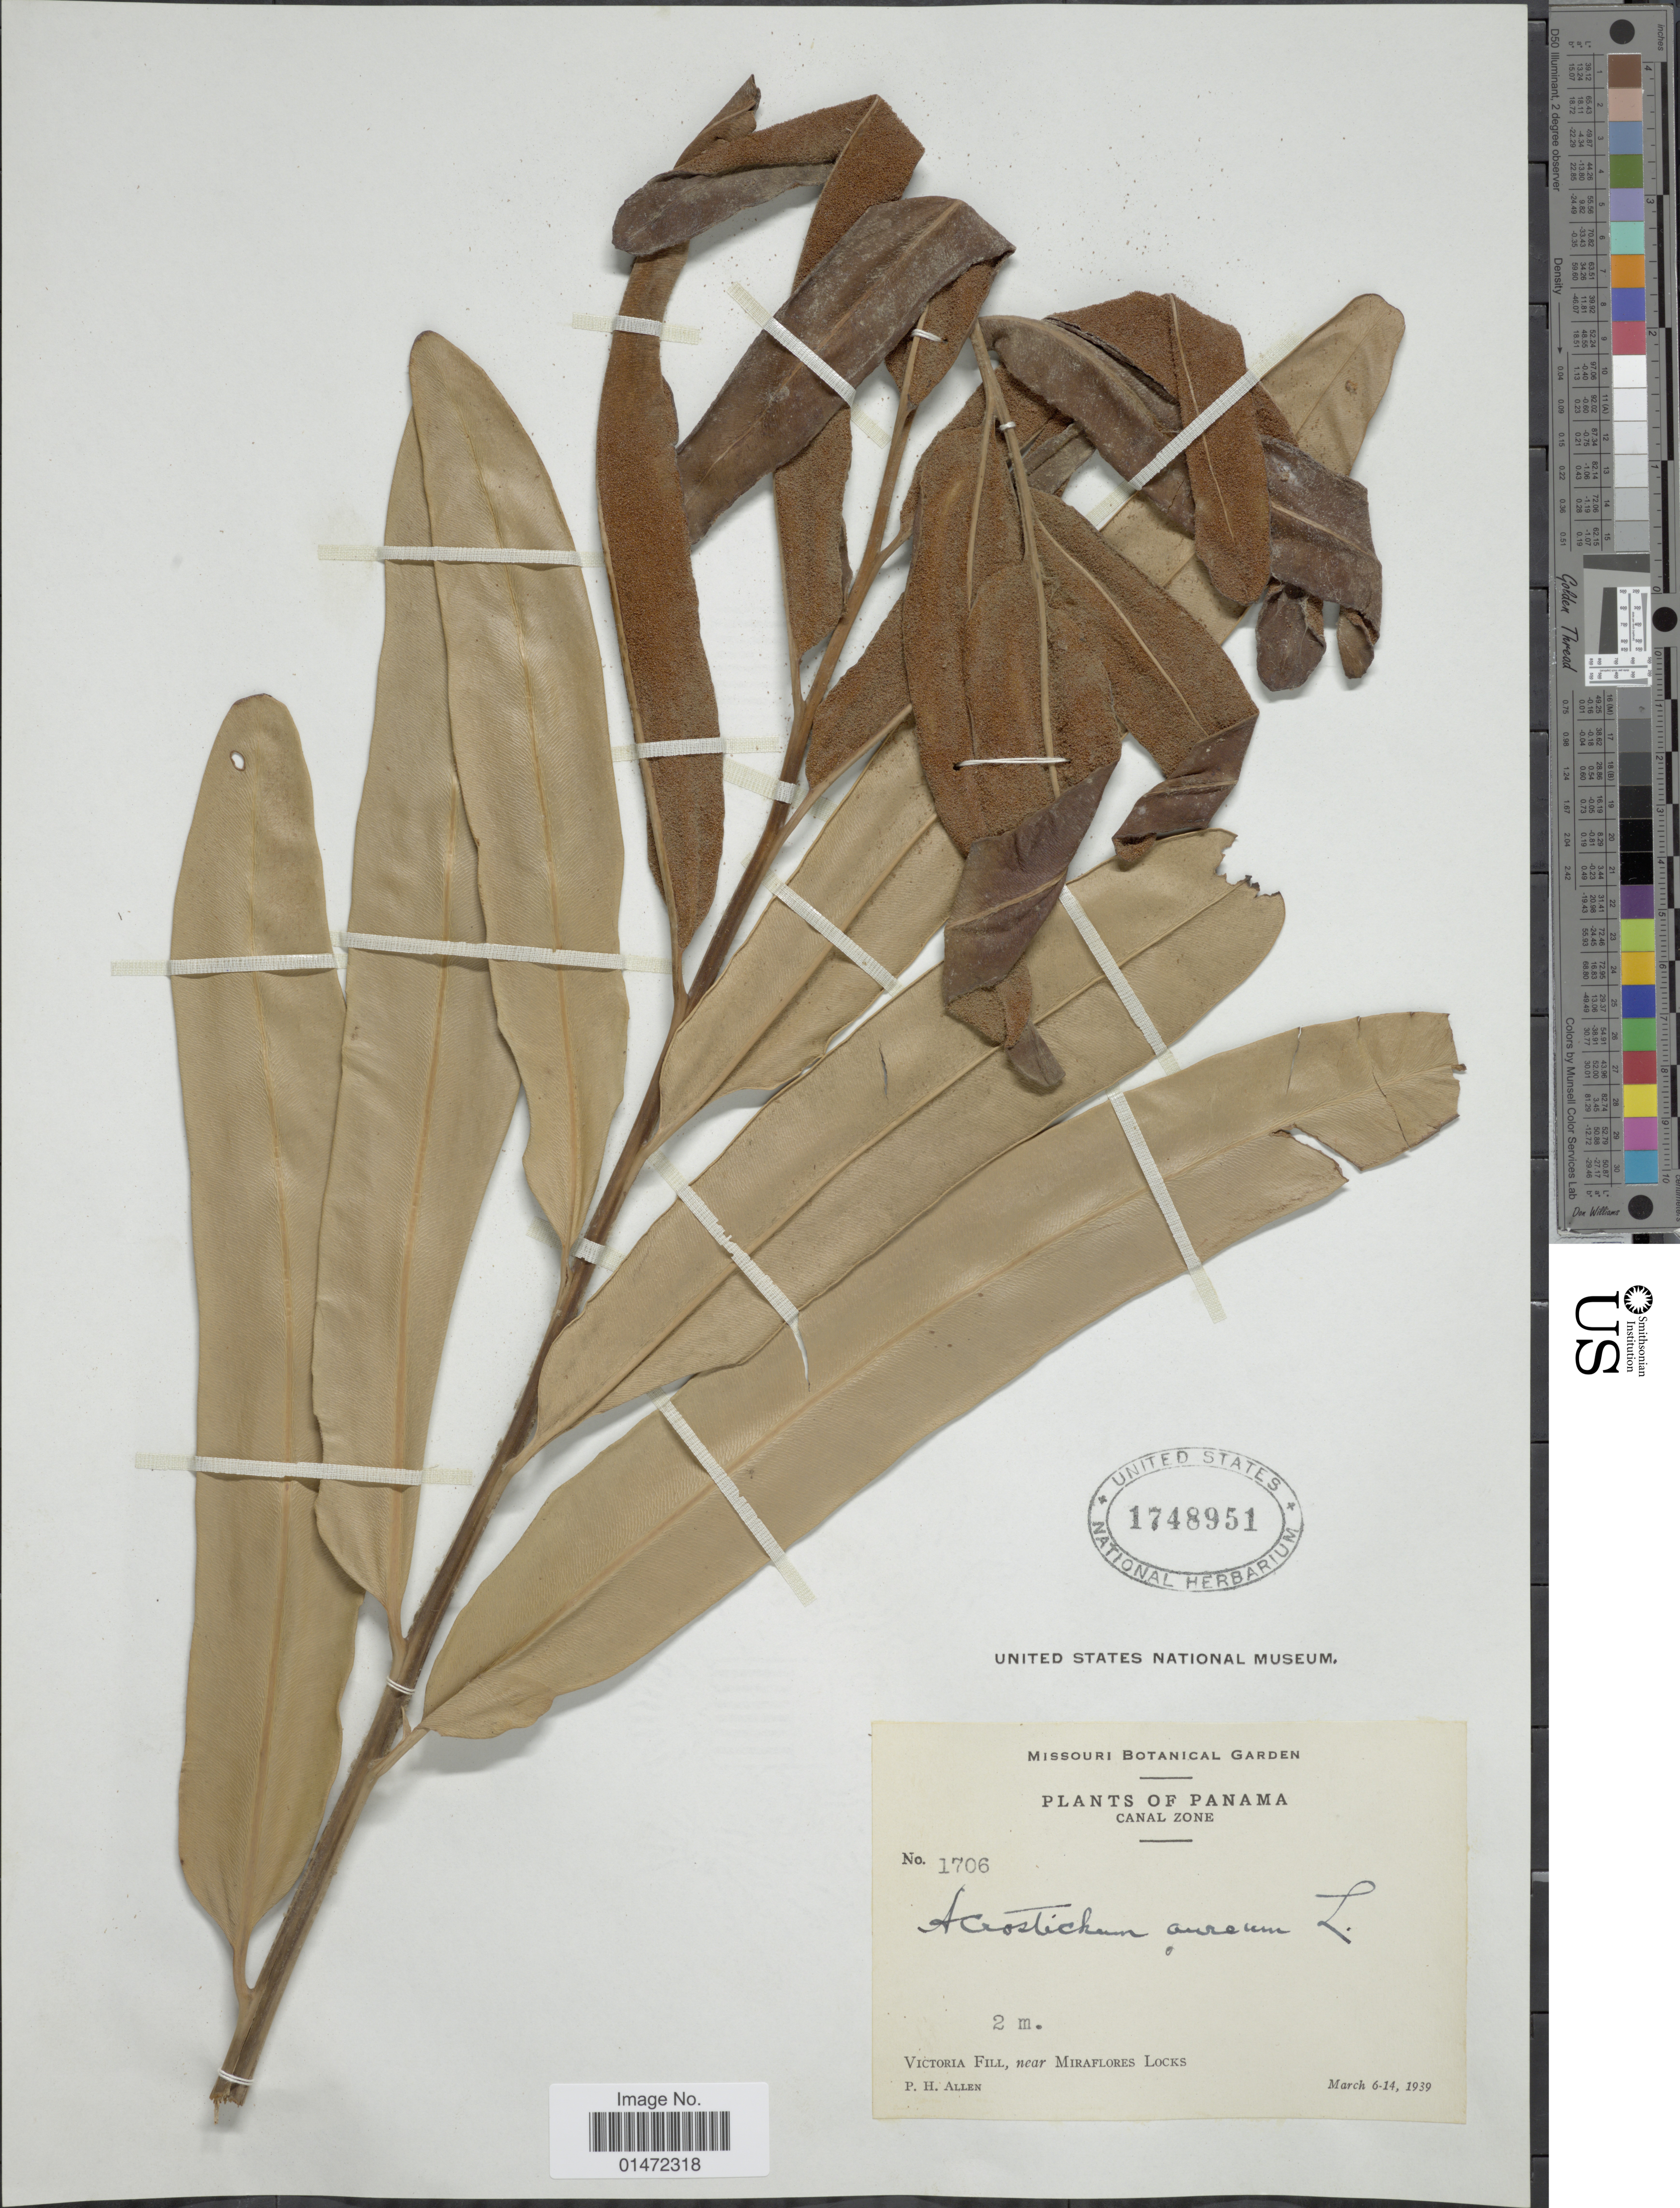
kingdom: Plantae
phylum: Tracheophyta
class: Polypodiopsida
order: Polypodiales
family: Pteridaceae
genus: Acrostichum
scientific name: Acrostichum aureum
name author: L.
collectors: P. H. Allen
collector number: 1706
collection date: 1939-03-06/1939-03-14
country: Panama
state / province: Panamá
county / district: Canal Zone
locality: Canal Zone. Victoria Fill, near Miraflores Locks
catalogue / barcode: US 1748951